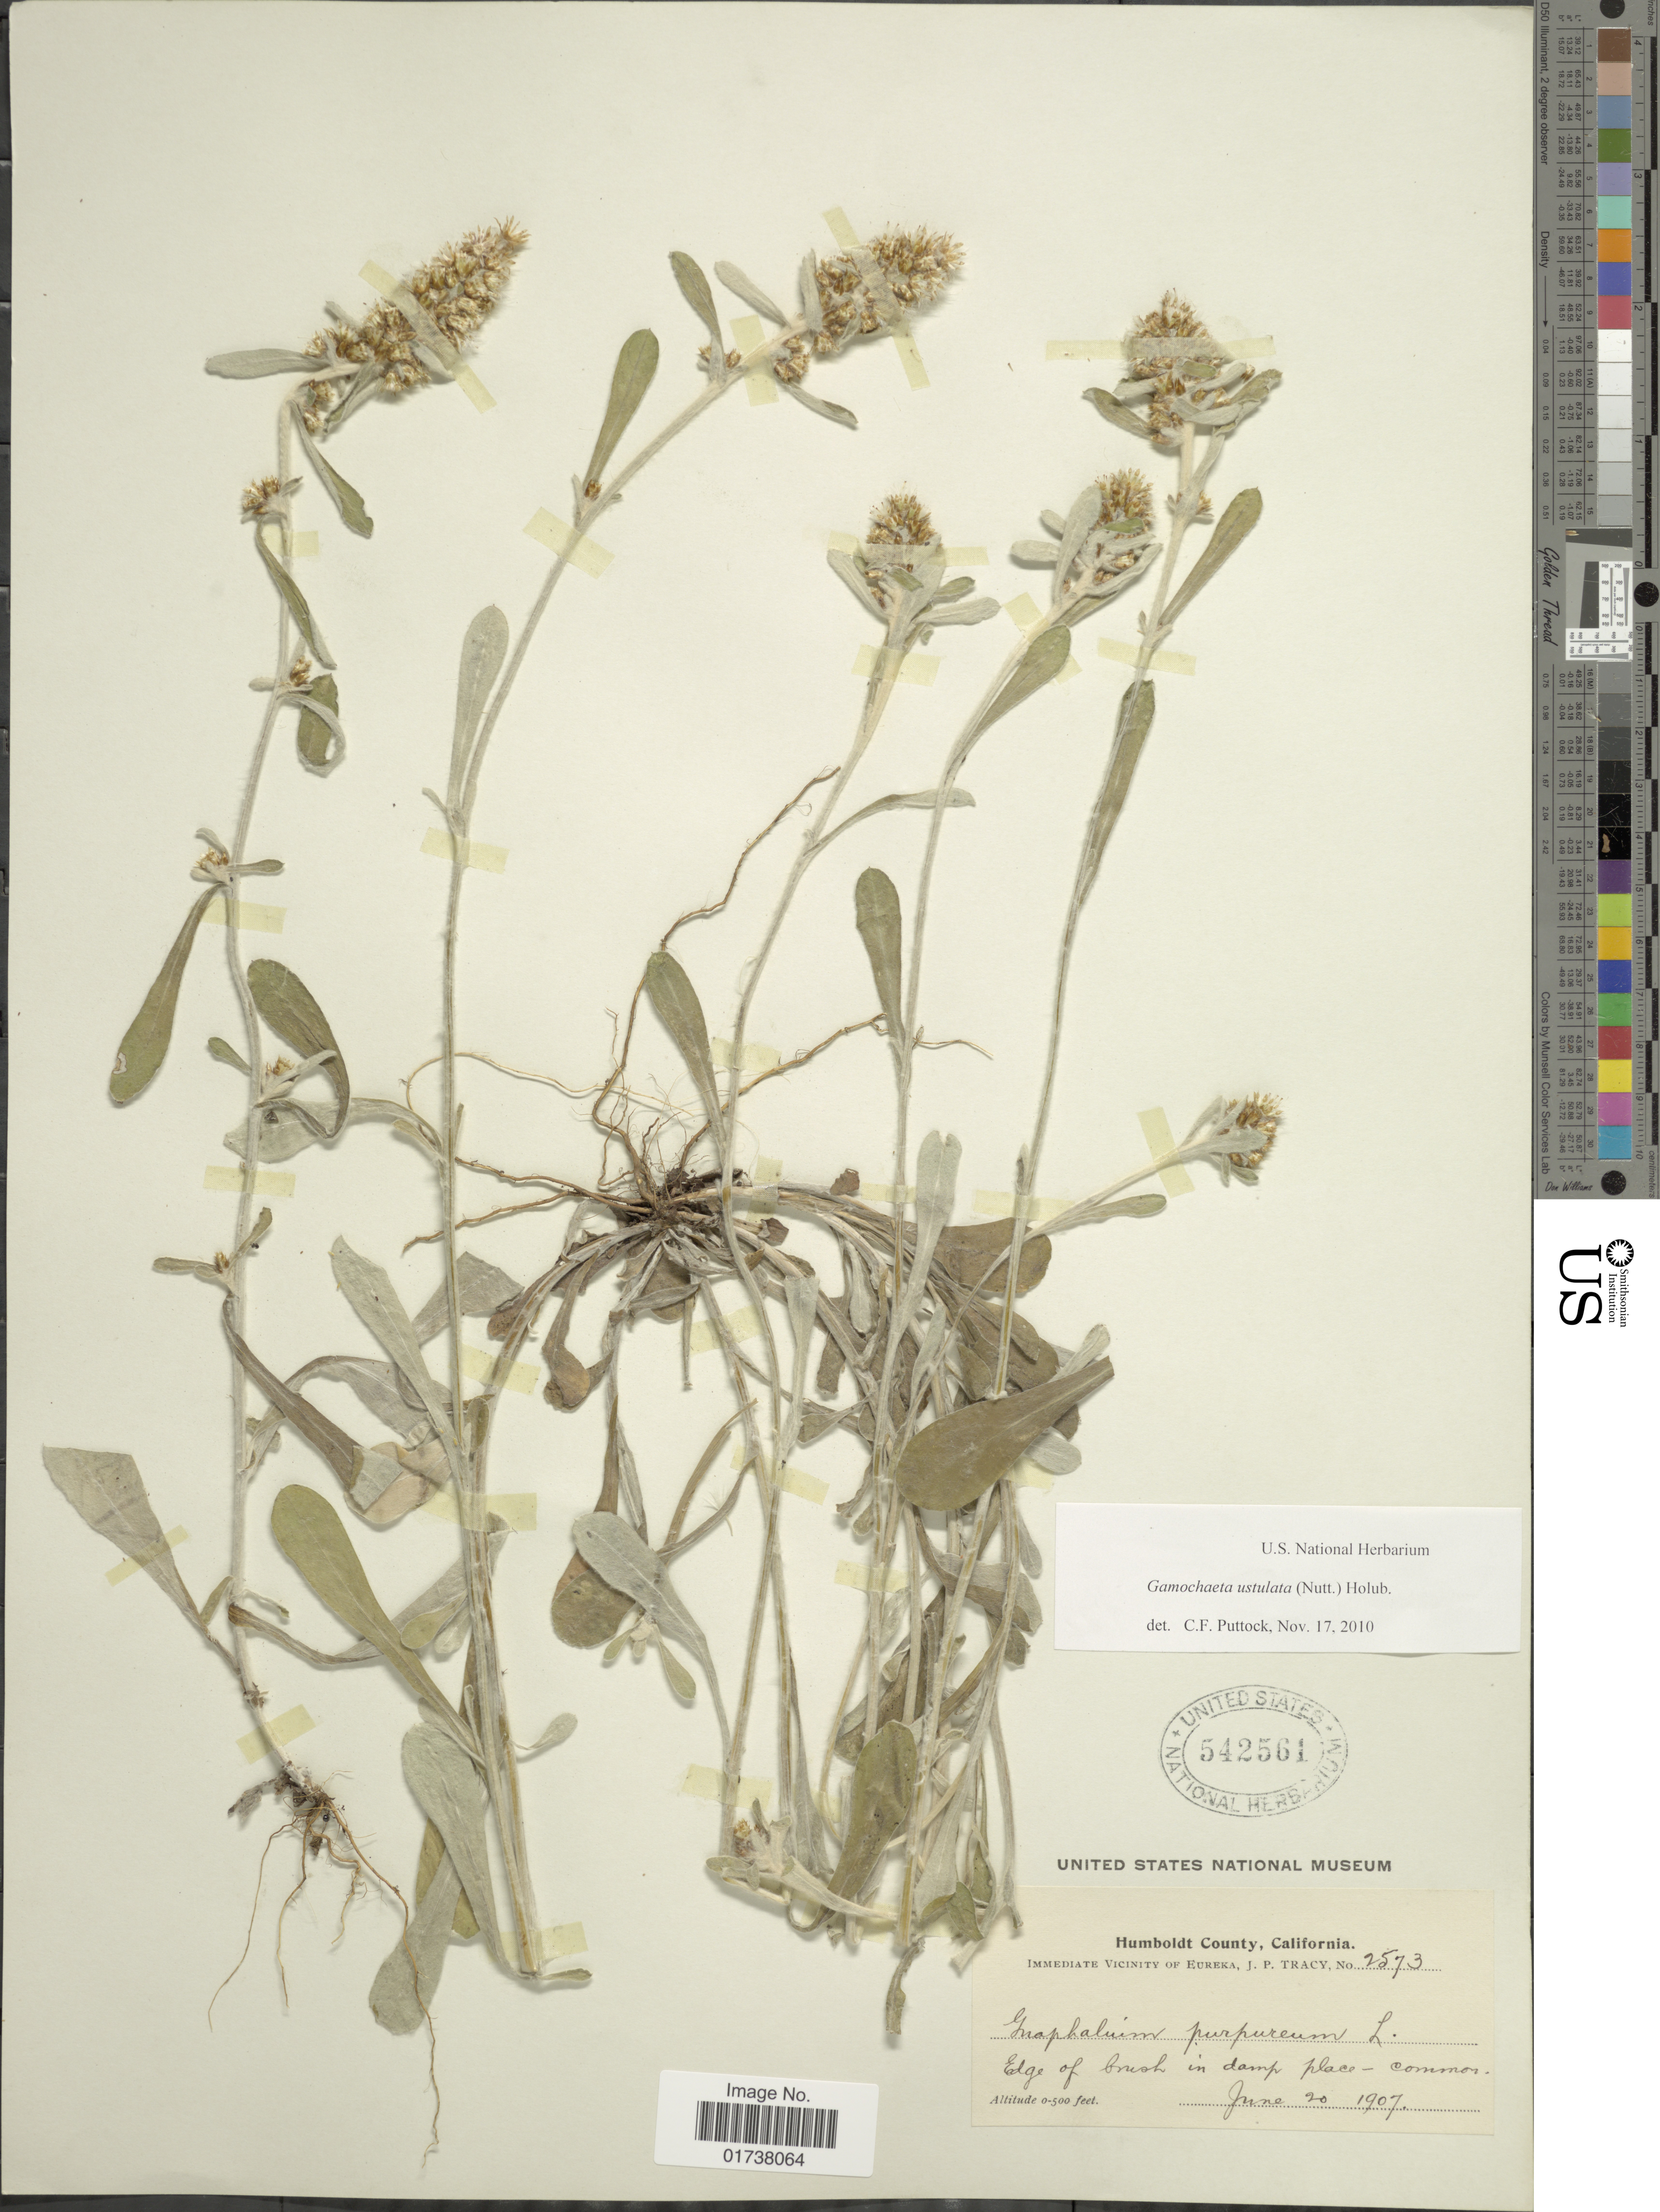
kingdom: Plantae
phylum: Tracheophyta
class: Magnoliopsida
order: Asterales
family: Asteraceae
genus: Gamochaeta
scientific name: Gamochaeta ustulata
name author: (Nutt.) Holub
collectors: J. Tracy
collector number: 2573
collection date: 1907-06-20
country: United States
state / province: California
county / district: Humboldt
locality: Humboldt County, Immediate Vicinity of Eureka, Edge of brush in damp place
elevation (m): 0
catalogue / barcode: US 542561